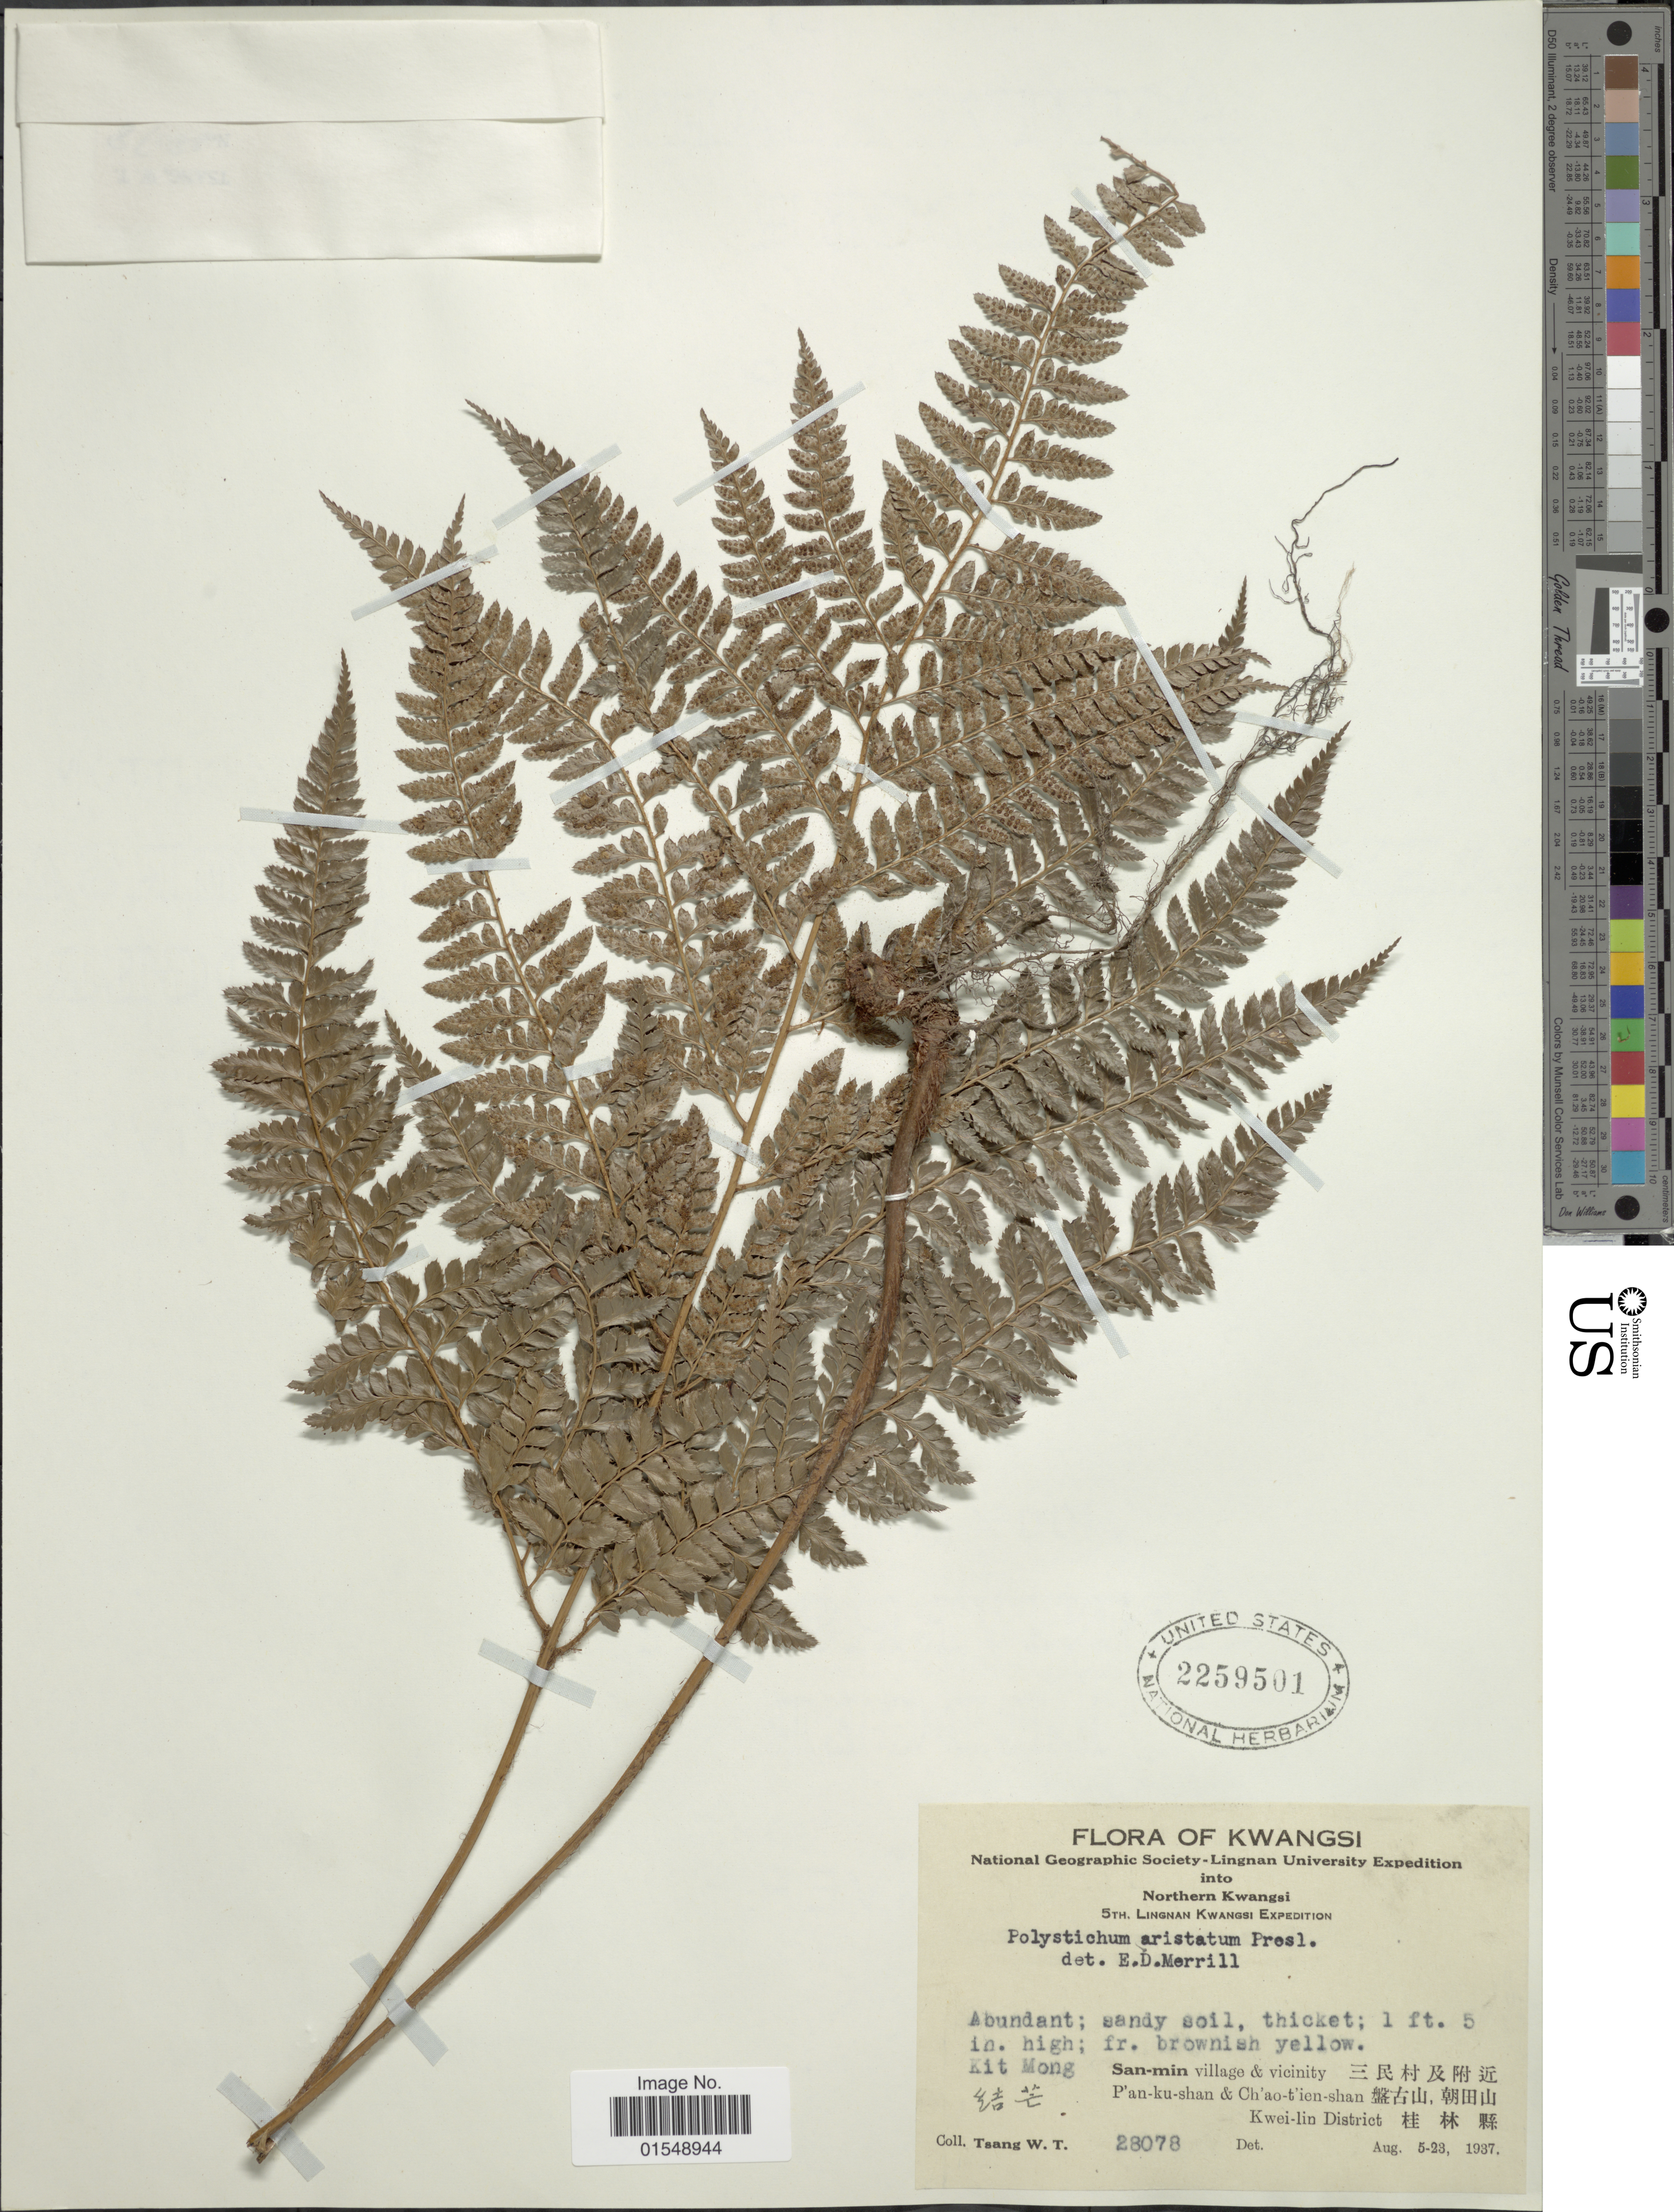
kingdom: Plantae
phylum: Tracheophyta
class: Polypodiopsida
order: Polypodiales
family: Dryopteridaceae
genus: Arachniodes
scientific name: Arachniodes aristata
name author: (G. Forst.) Tindale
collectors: W. T. Tsang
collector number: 28078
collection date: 1937-08-05/1937-08-23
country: China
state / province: Guangxi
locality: Kwangsi, Northern Kwangsi, San-min village 7 vicinitym P'an- ku- shan & Ch'ao- t'ien- shan, Kwei-lin District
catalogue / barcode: US 2259501